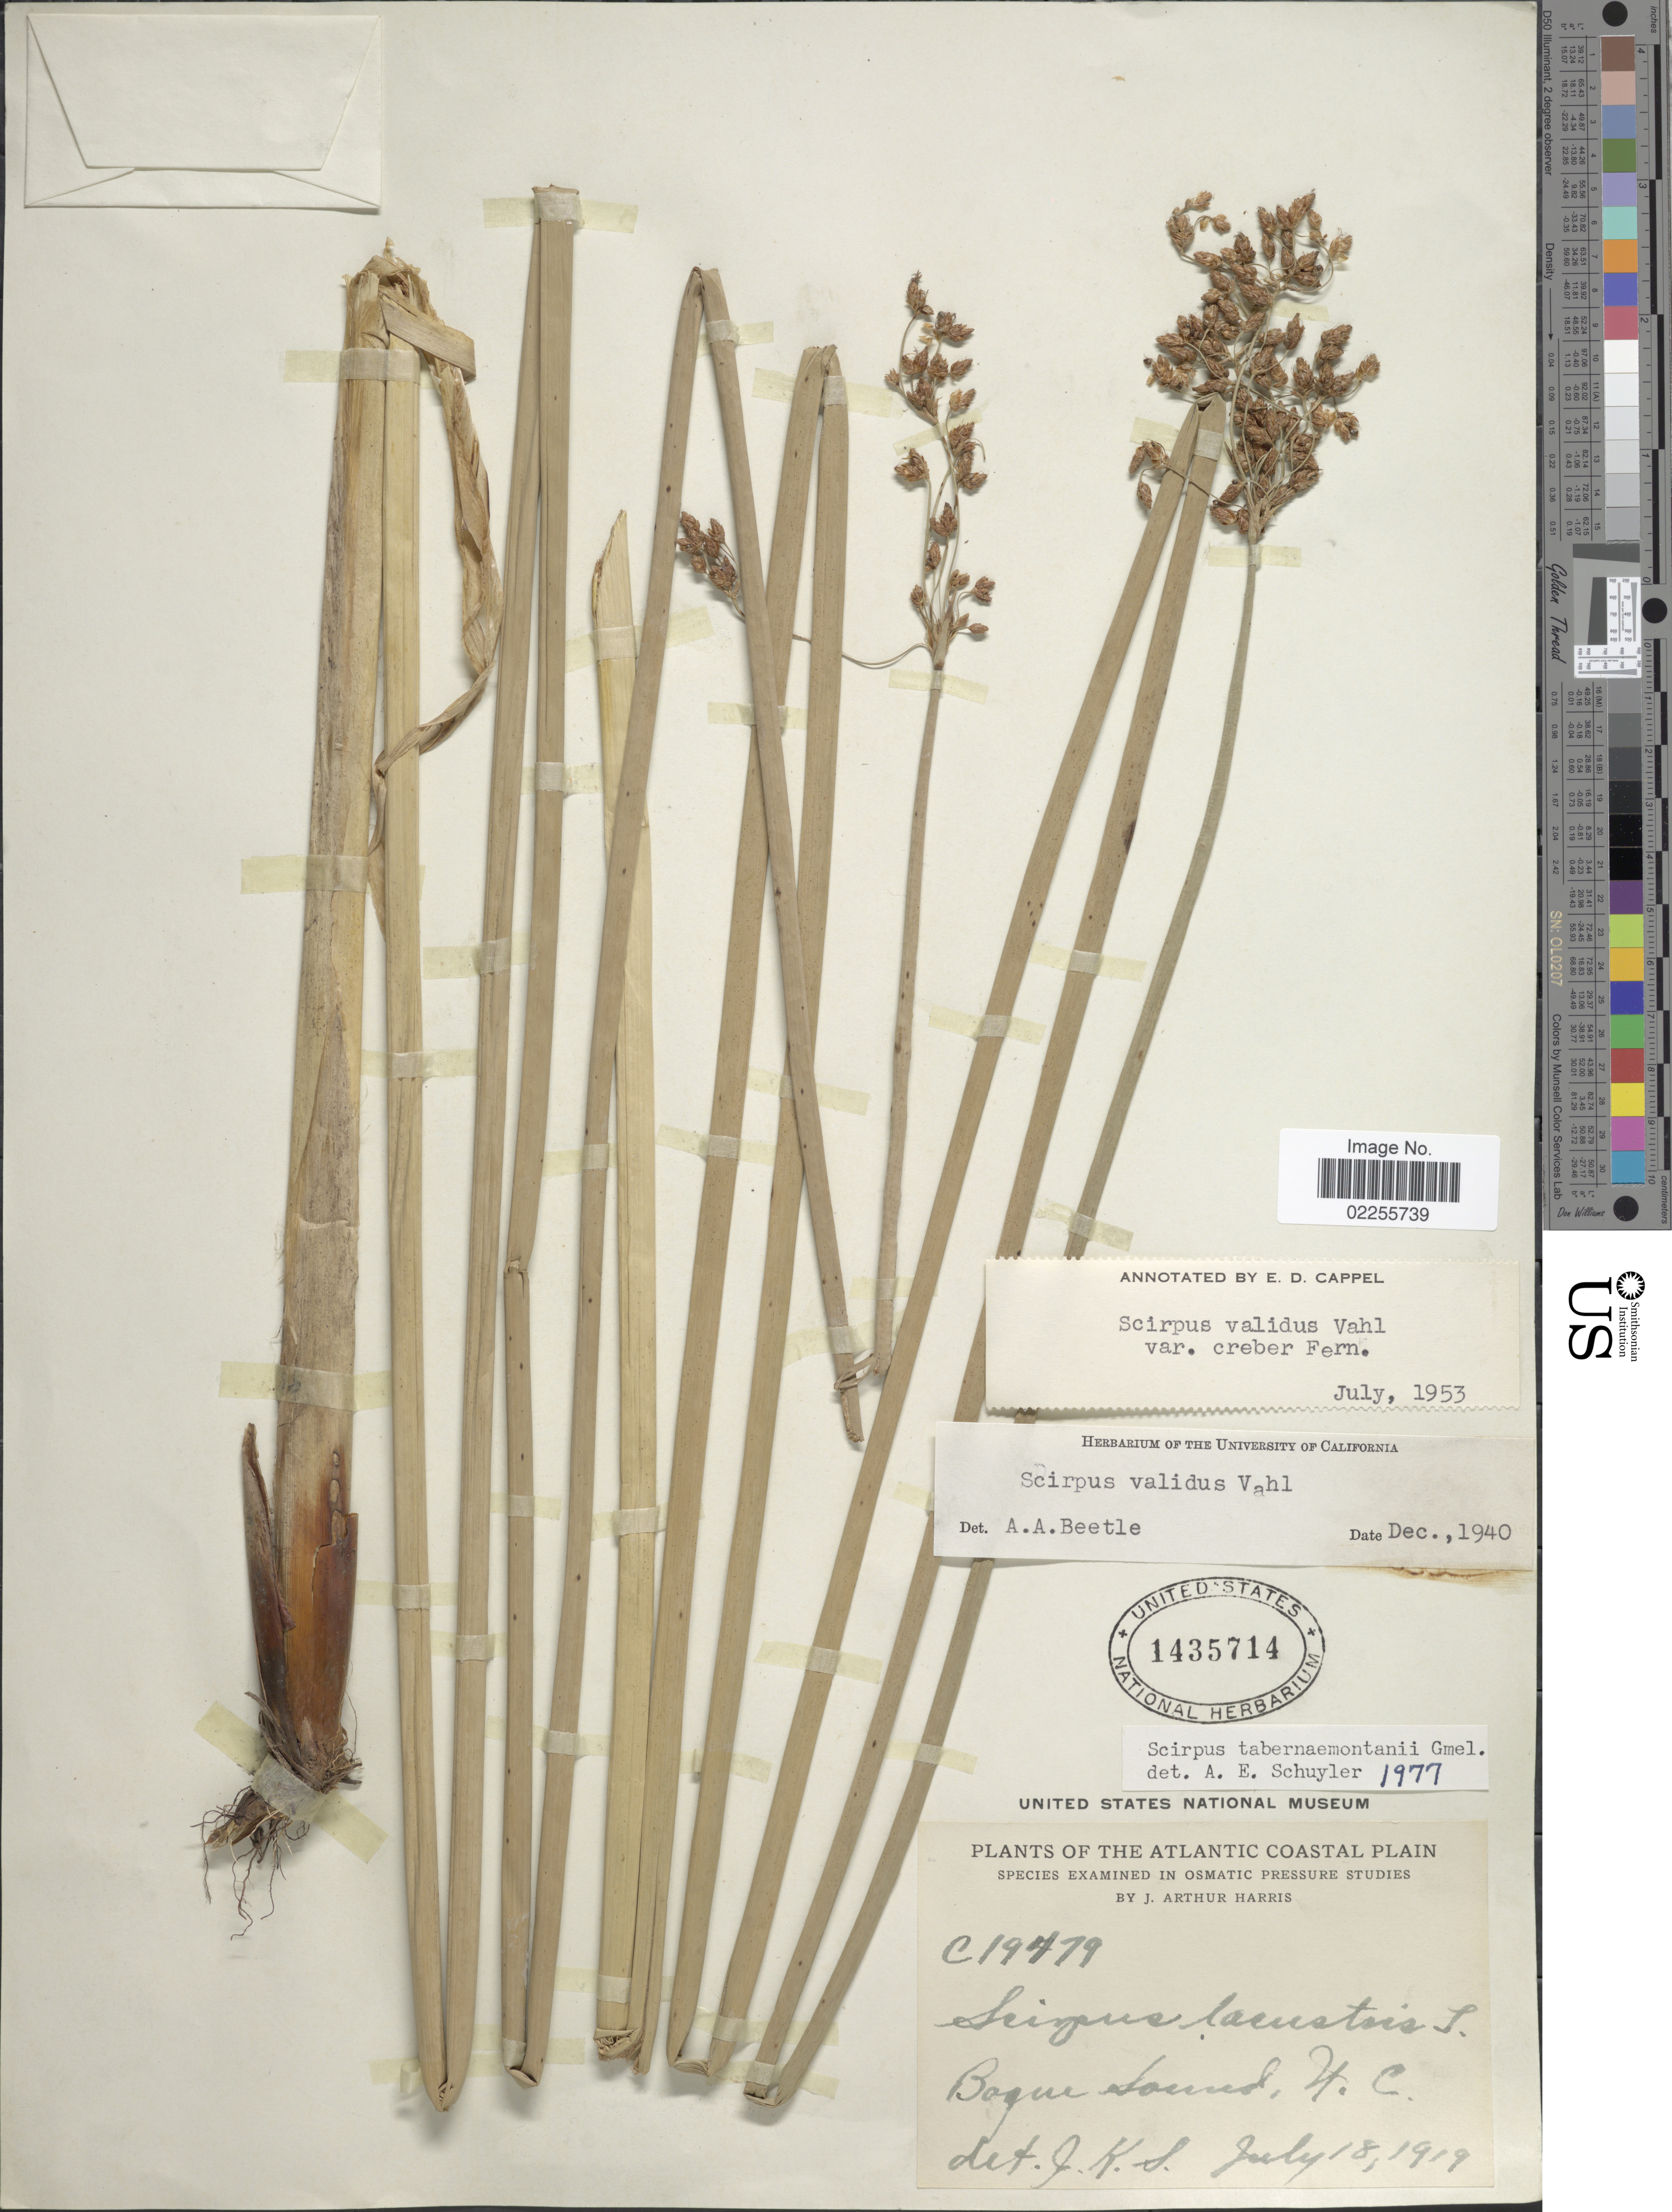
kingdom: Plantae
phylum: Tracheophyta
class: Liliopsida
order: Poales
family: Cyperaceae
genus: Schoenoplectus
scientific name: Schoenoplectus tabernaemontani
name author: (C.C. Gmel.) Palla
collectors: J. A. Harris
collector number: C19479*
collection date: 1919-07-18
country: United States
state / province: North Carolina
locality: The Atlantic Coastal Plain, Bogue Sound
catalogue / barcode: US 1435714